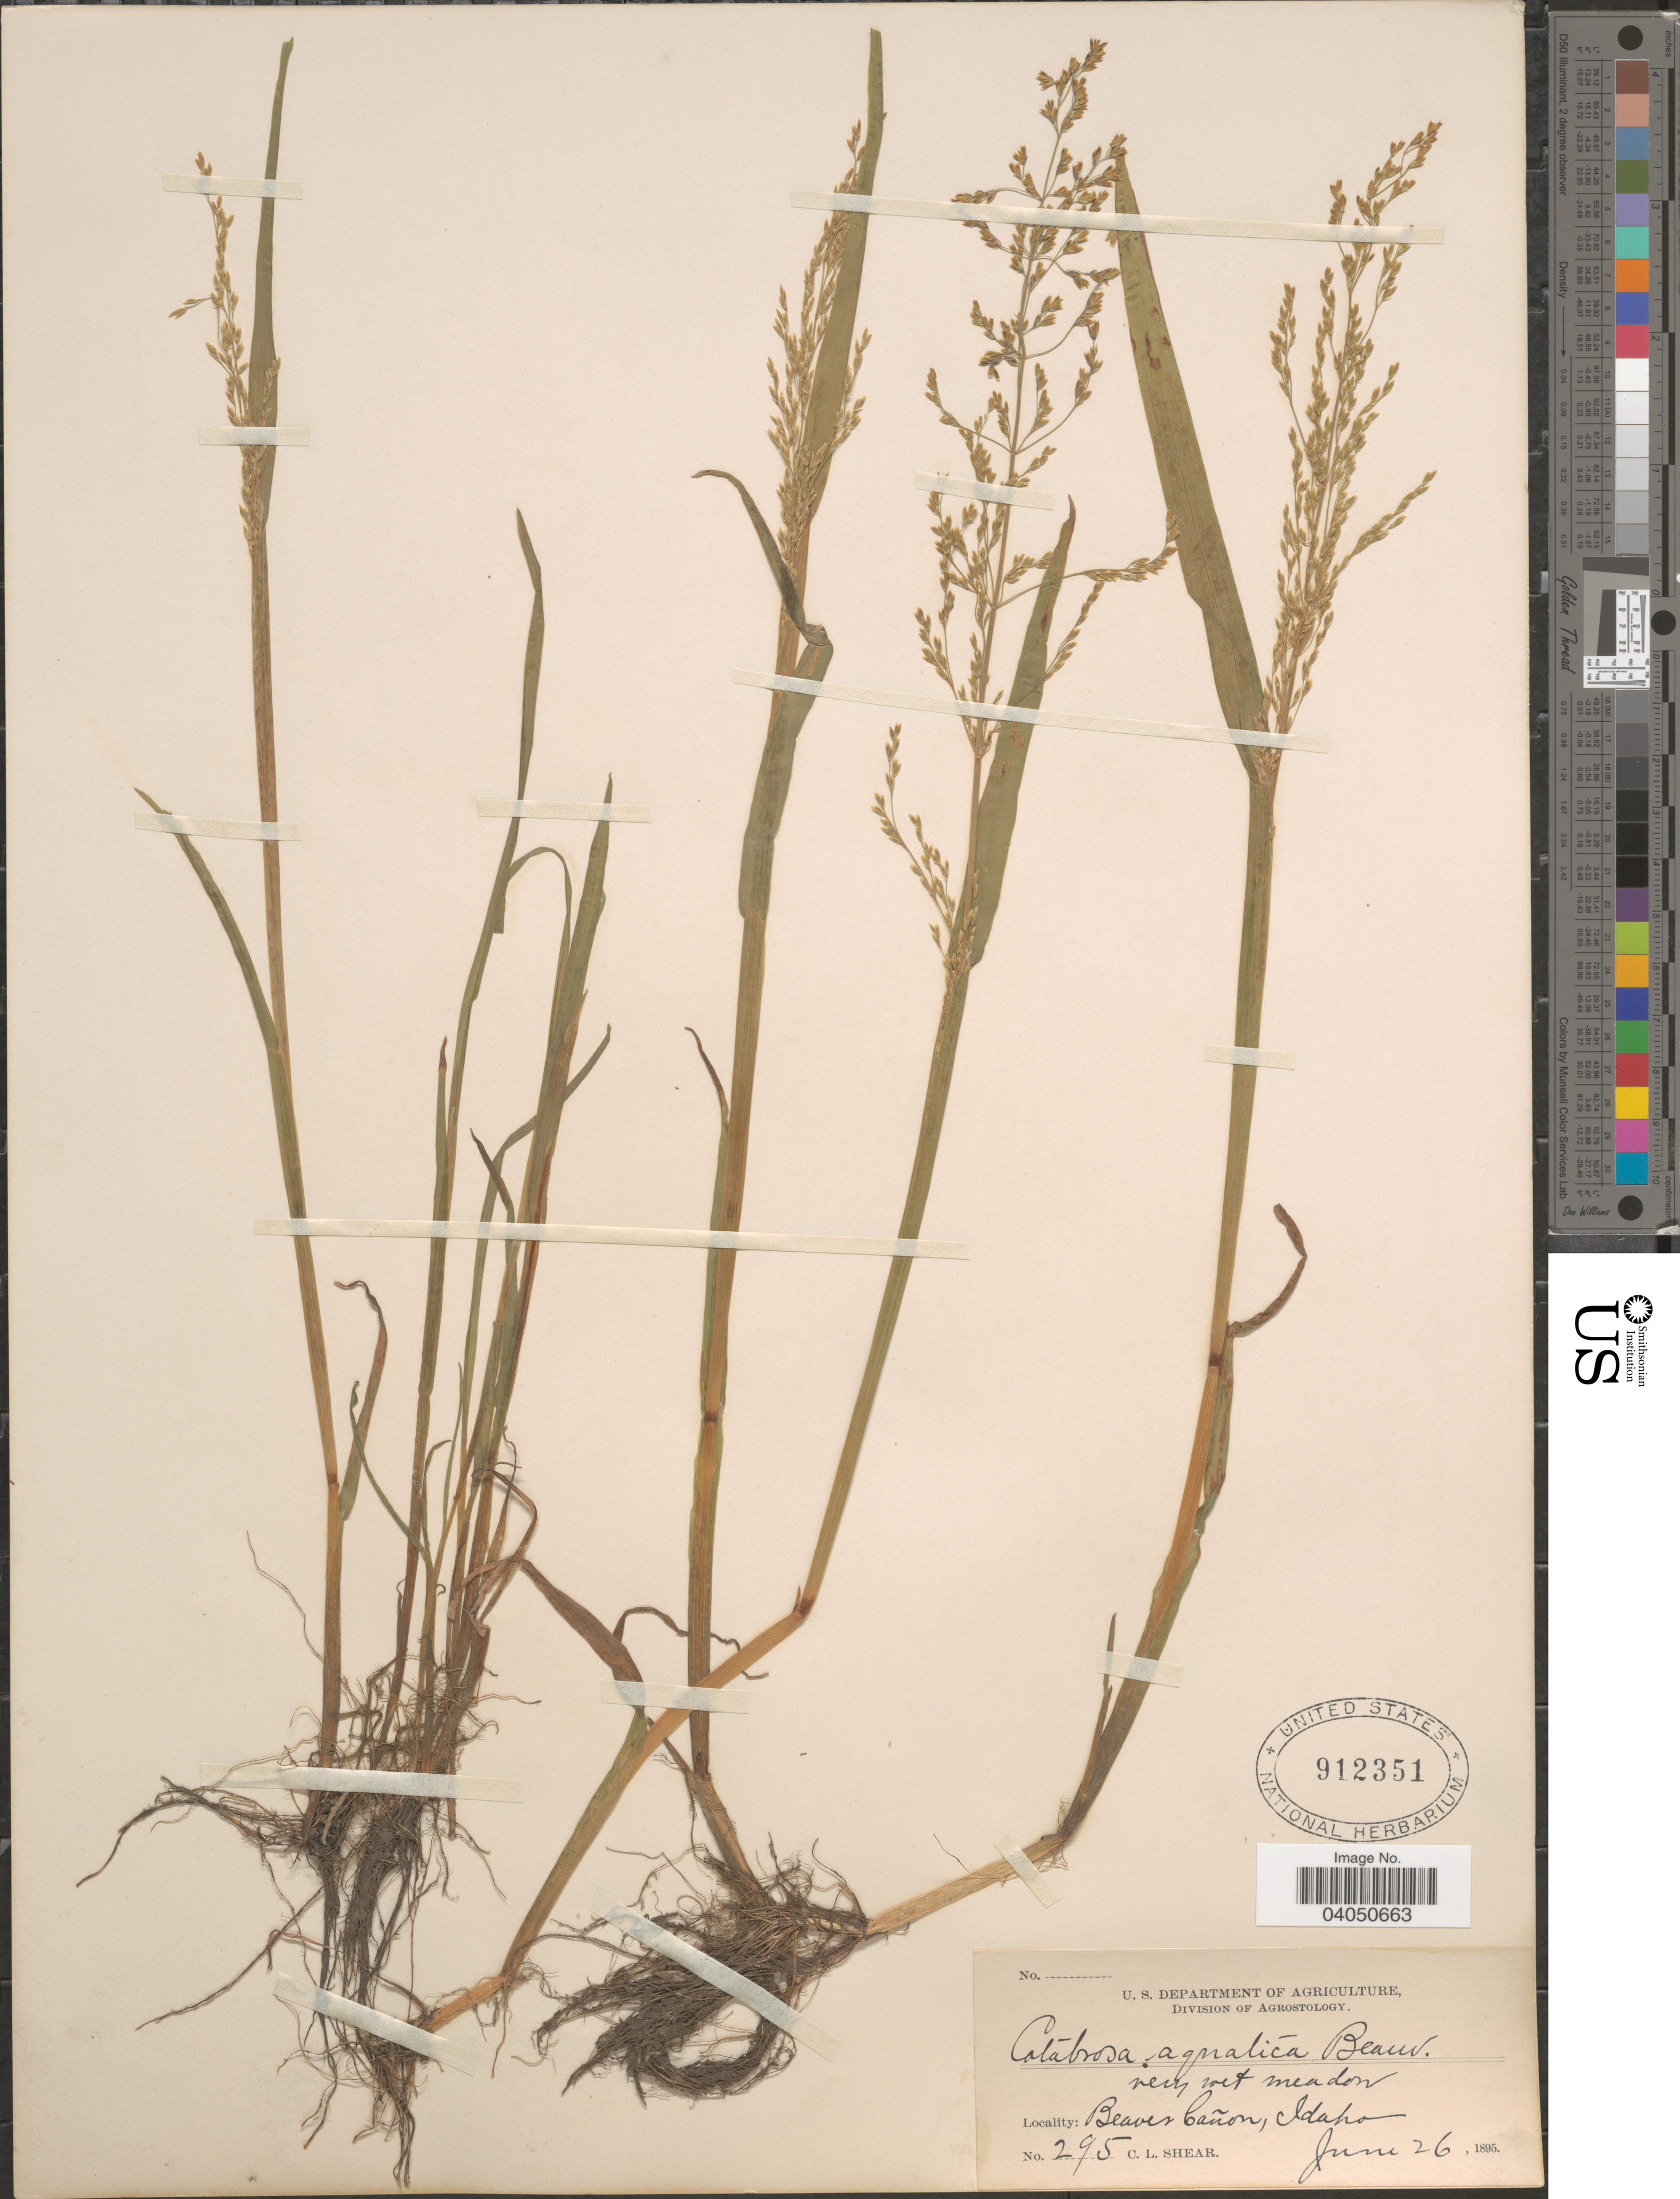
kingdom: Plantae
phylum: Tracheophyta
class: Liliopsida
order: Poales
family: Poaceae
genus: Catabrosa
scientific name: Catabrosa aquatica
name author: (L.) P. Beauv.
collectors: C. L. Shear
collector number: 295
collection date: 1895-06-26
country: United States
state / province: Idaho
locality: Beaver Cañon.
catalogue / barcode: US 912351